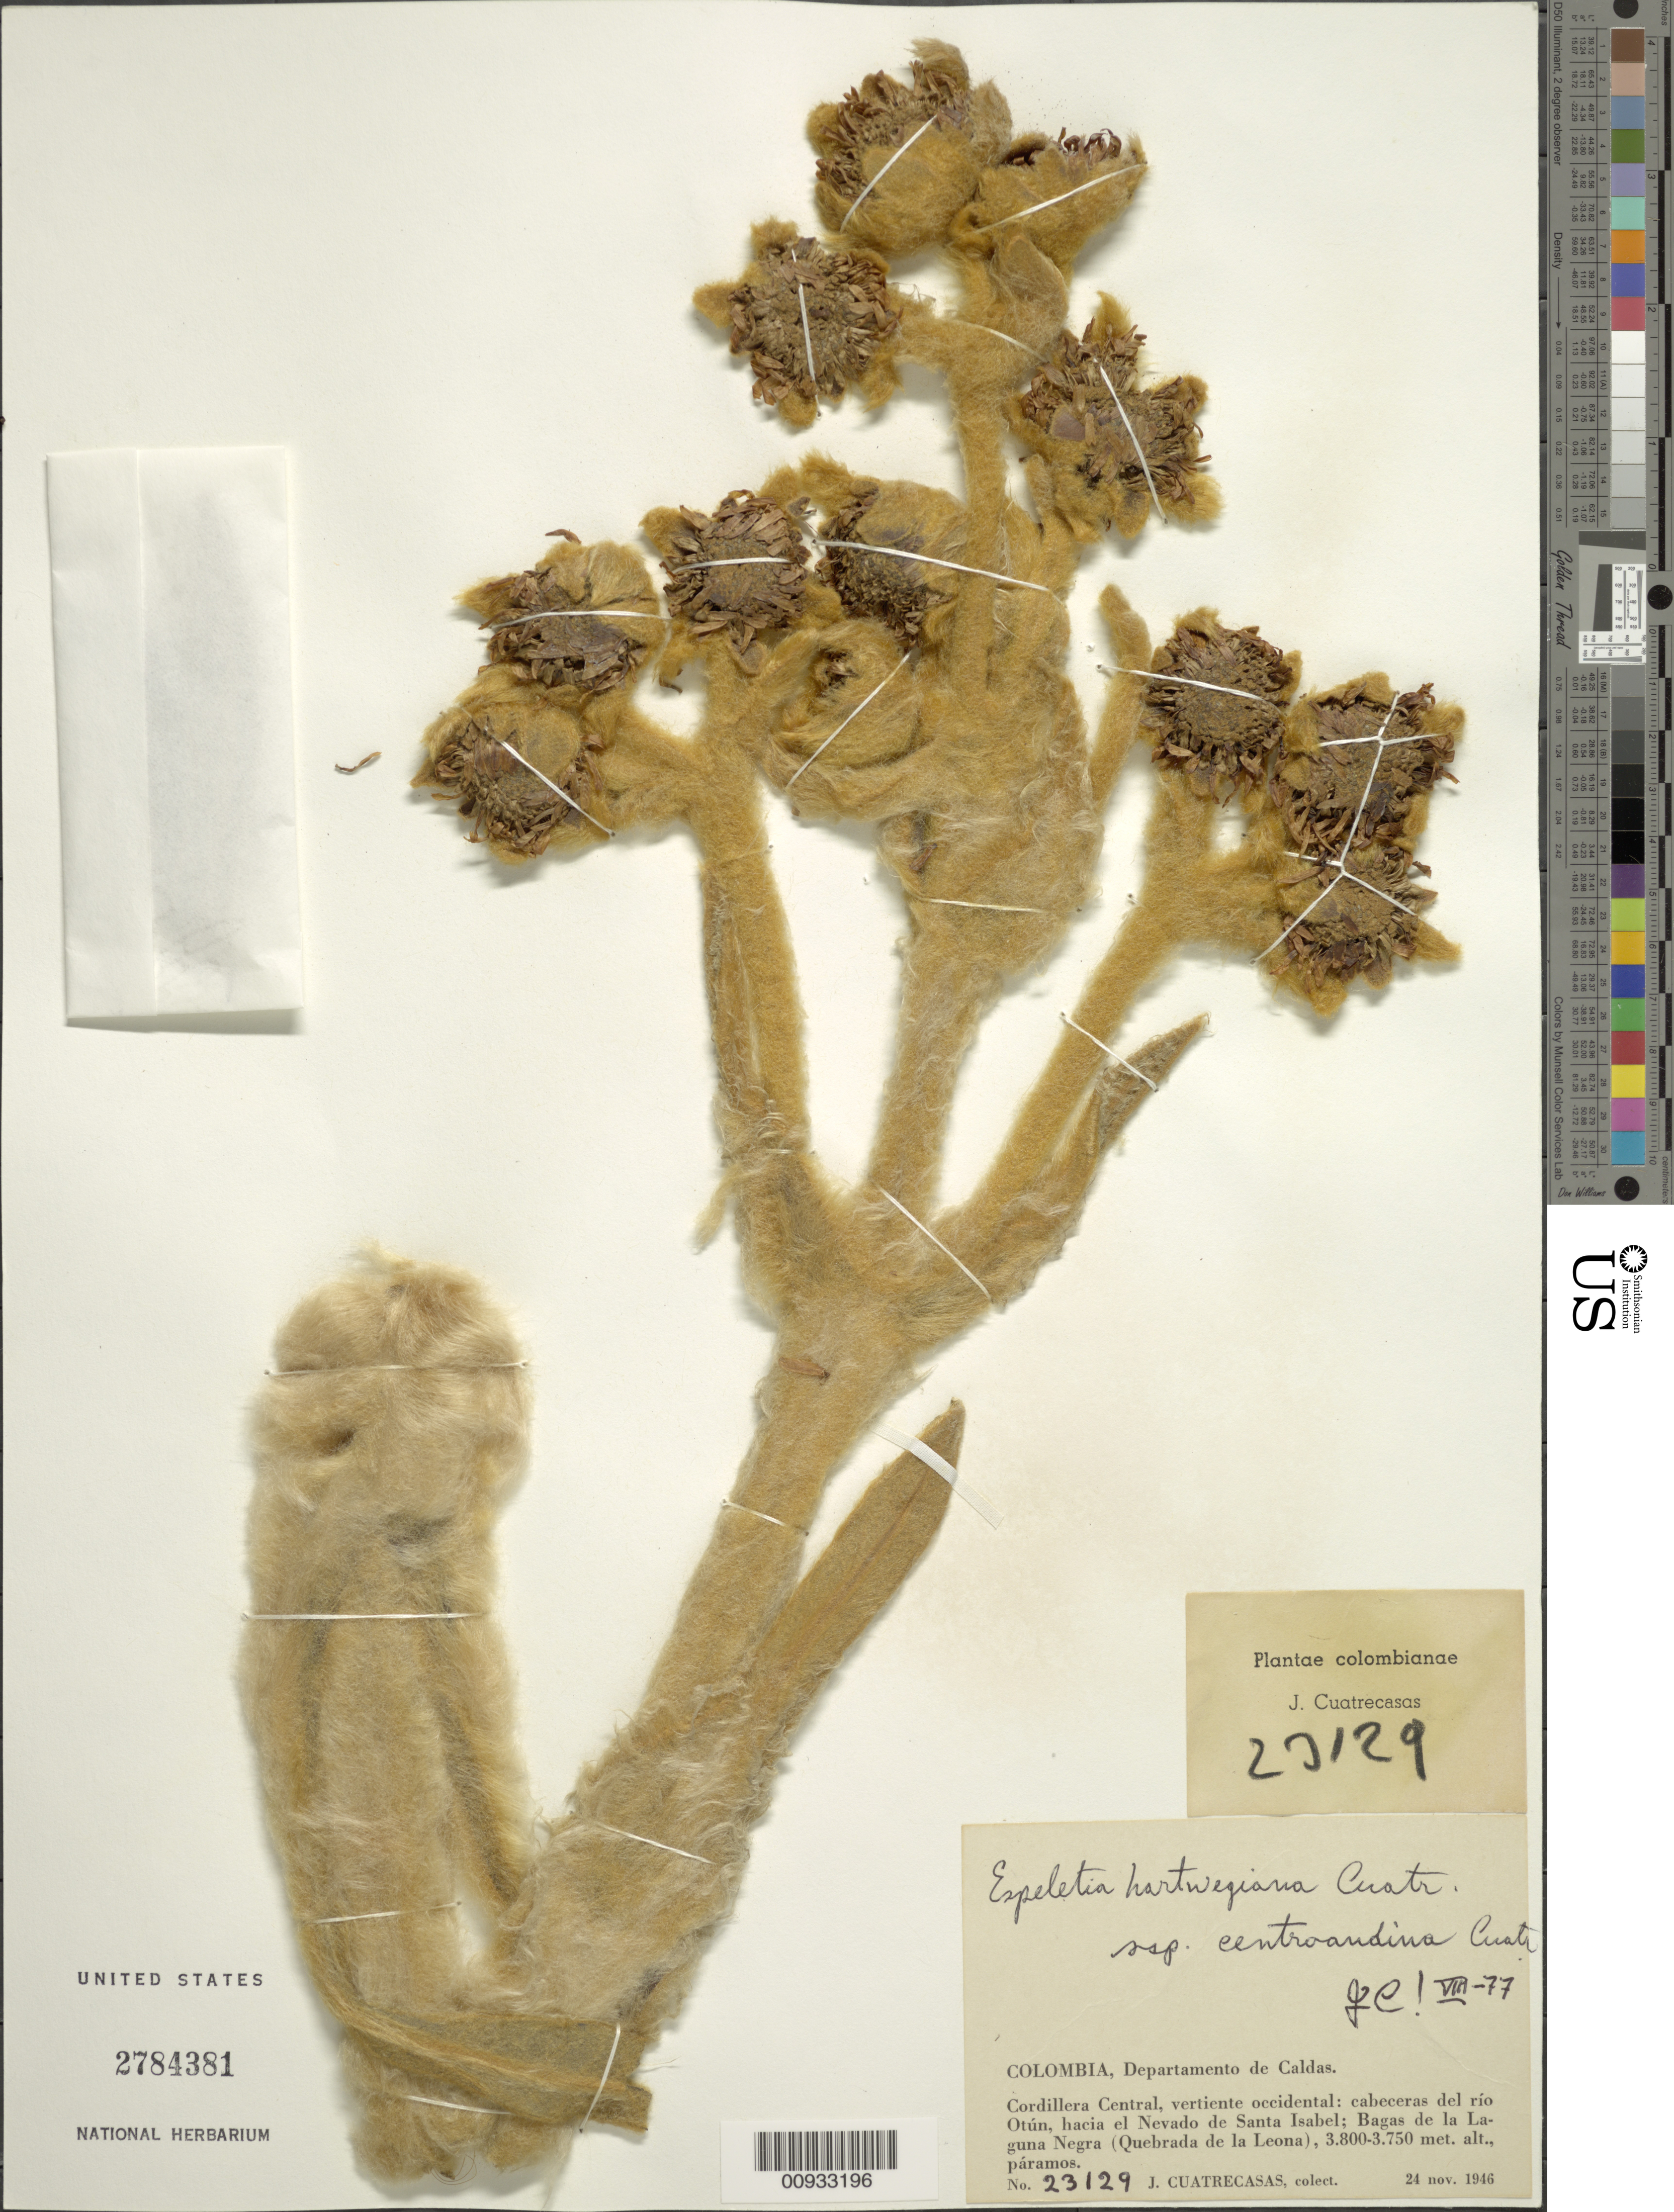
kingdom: Plantae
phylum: Tracheophyta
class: Magnoliopsida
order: Asterales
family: Asteraceae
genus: Espeletia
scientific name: Espeletia hartwegiana subsp. centroandina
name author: Cuatrec.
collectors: J. Cuatrecasas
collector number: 23129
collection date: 1946-11-24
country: Colombia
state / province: Caldas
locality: Cordillera Central, vertiente occidental, cabeceras del río Otún, hacia el Nevado de Santa Isabel; bagas de la Laguna Negra (Quebrada de la Leona).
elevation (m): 3800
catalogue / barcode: US 2784381